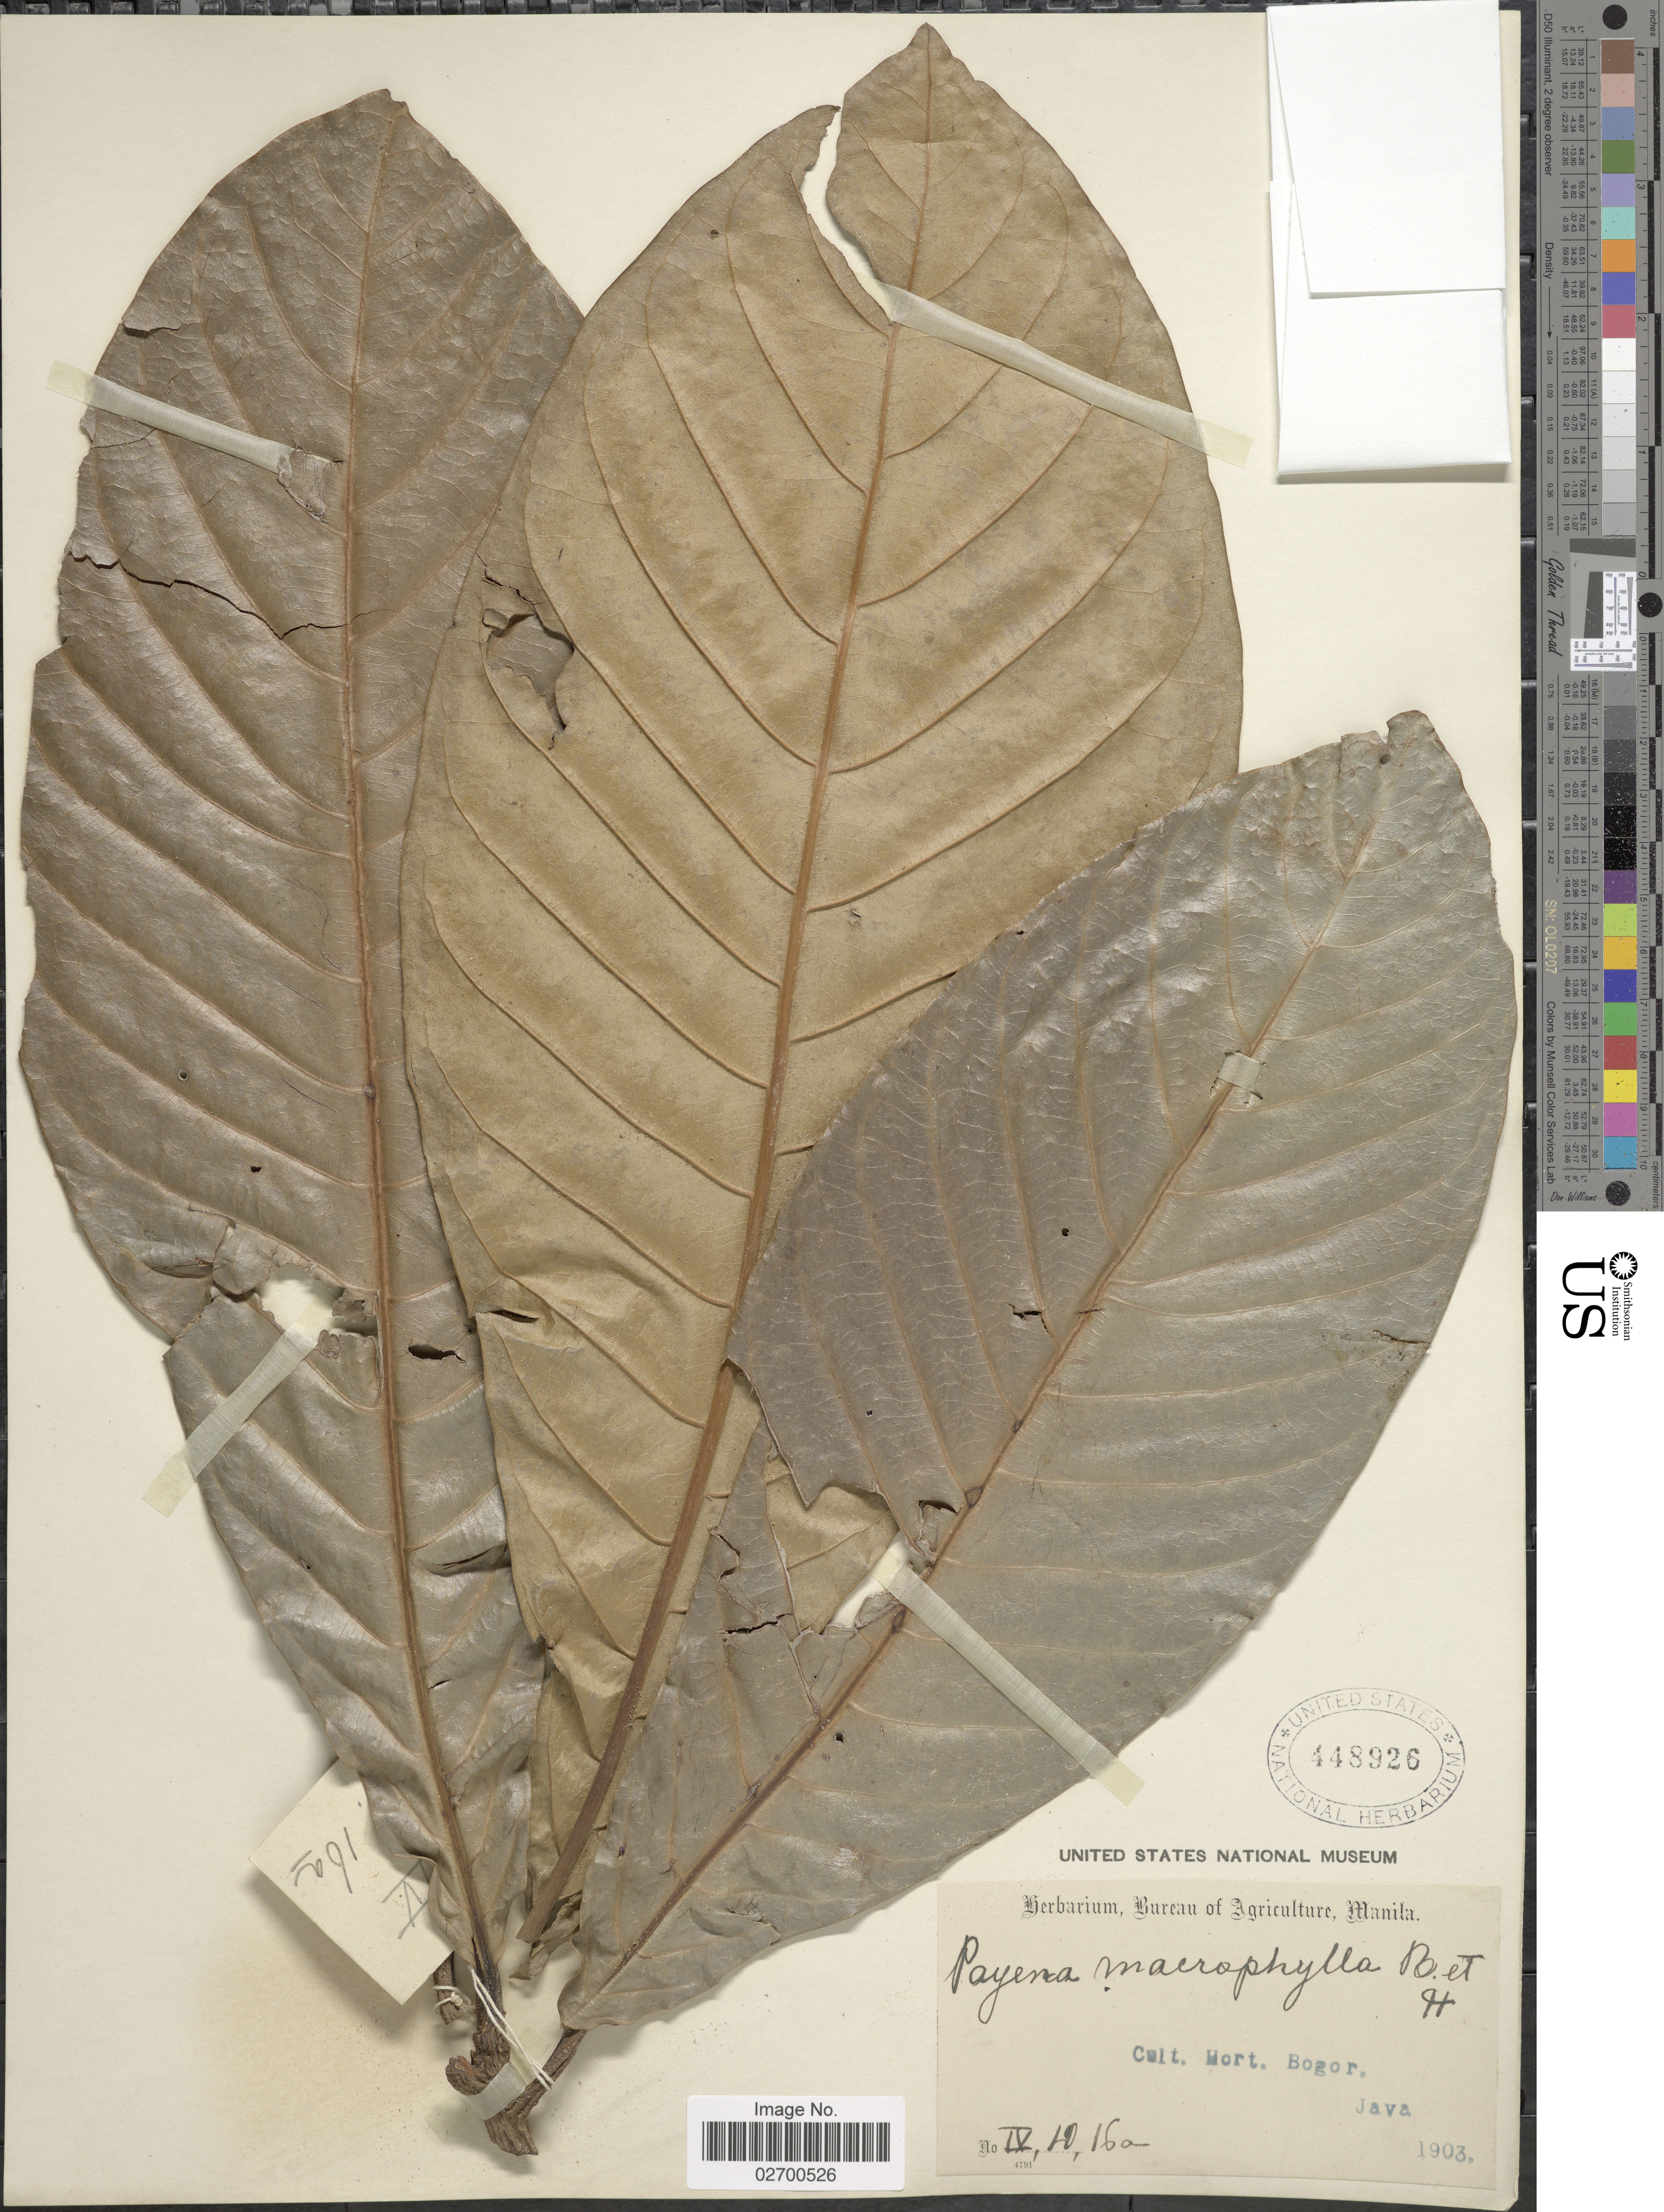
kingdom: Plantae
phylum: Tracheophyta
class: Magnoliopsida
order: Ericales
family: Sapotaceae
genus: Madhuca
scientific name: Madhuca macrophylla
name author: (Hassk.) H.J. Lam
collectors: ex Herb. Bur. Agric. Manila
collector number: IV, D, 16 a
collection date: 1903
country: Indonesia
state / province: Java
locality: Cult. Hort. Bogor, Java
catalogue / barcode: US 448926